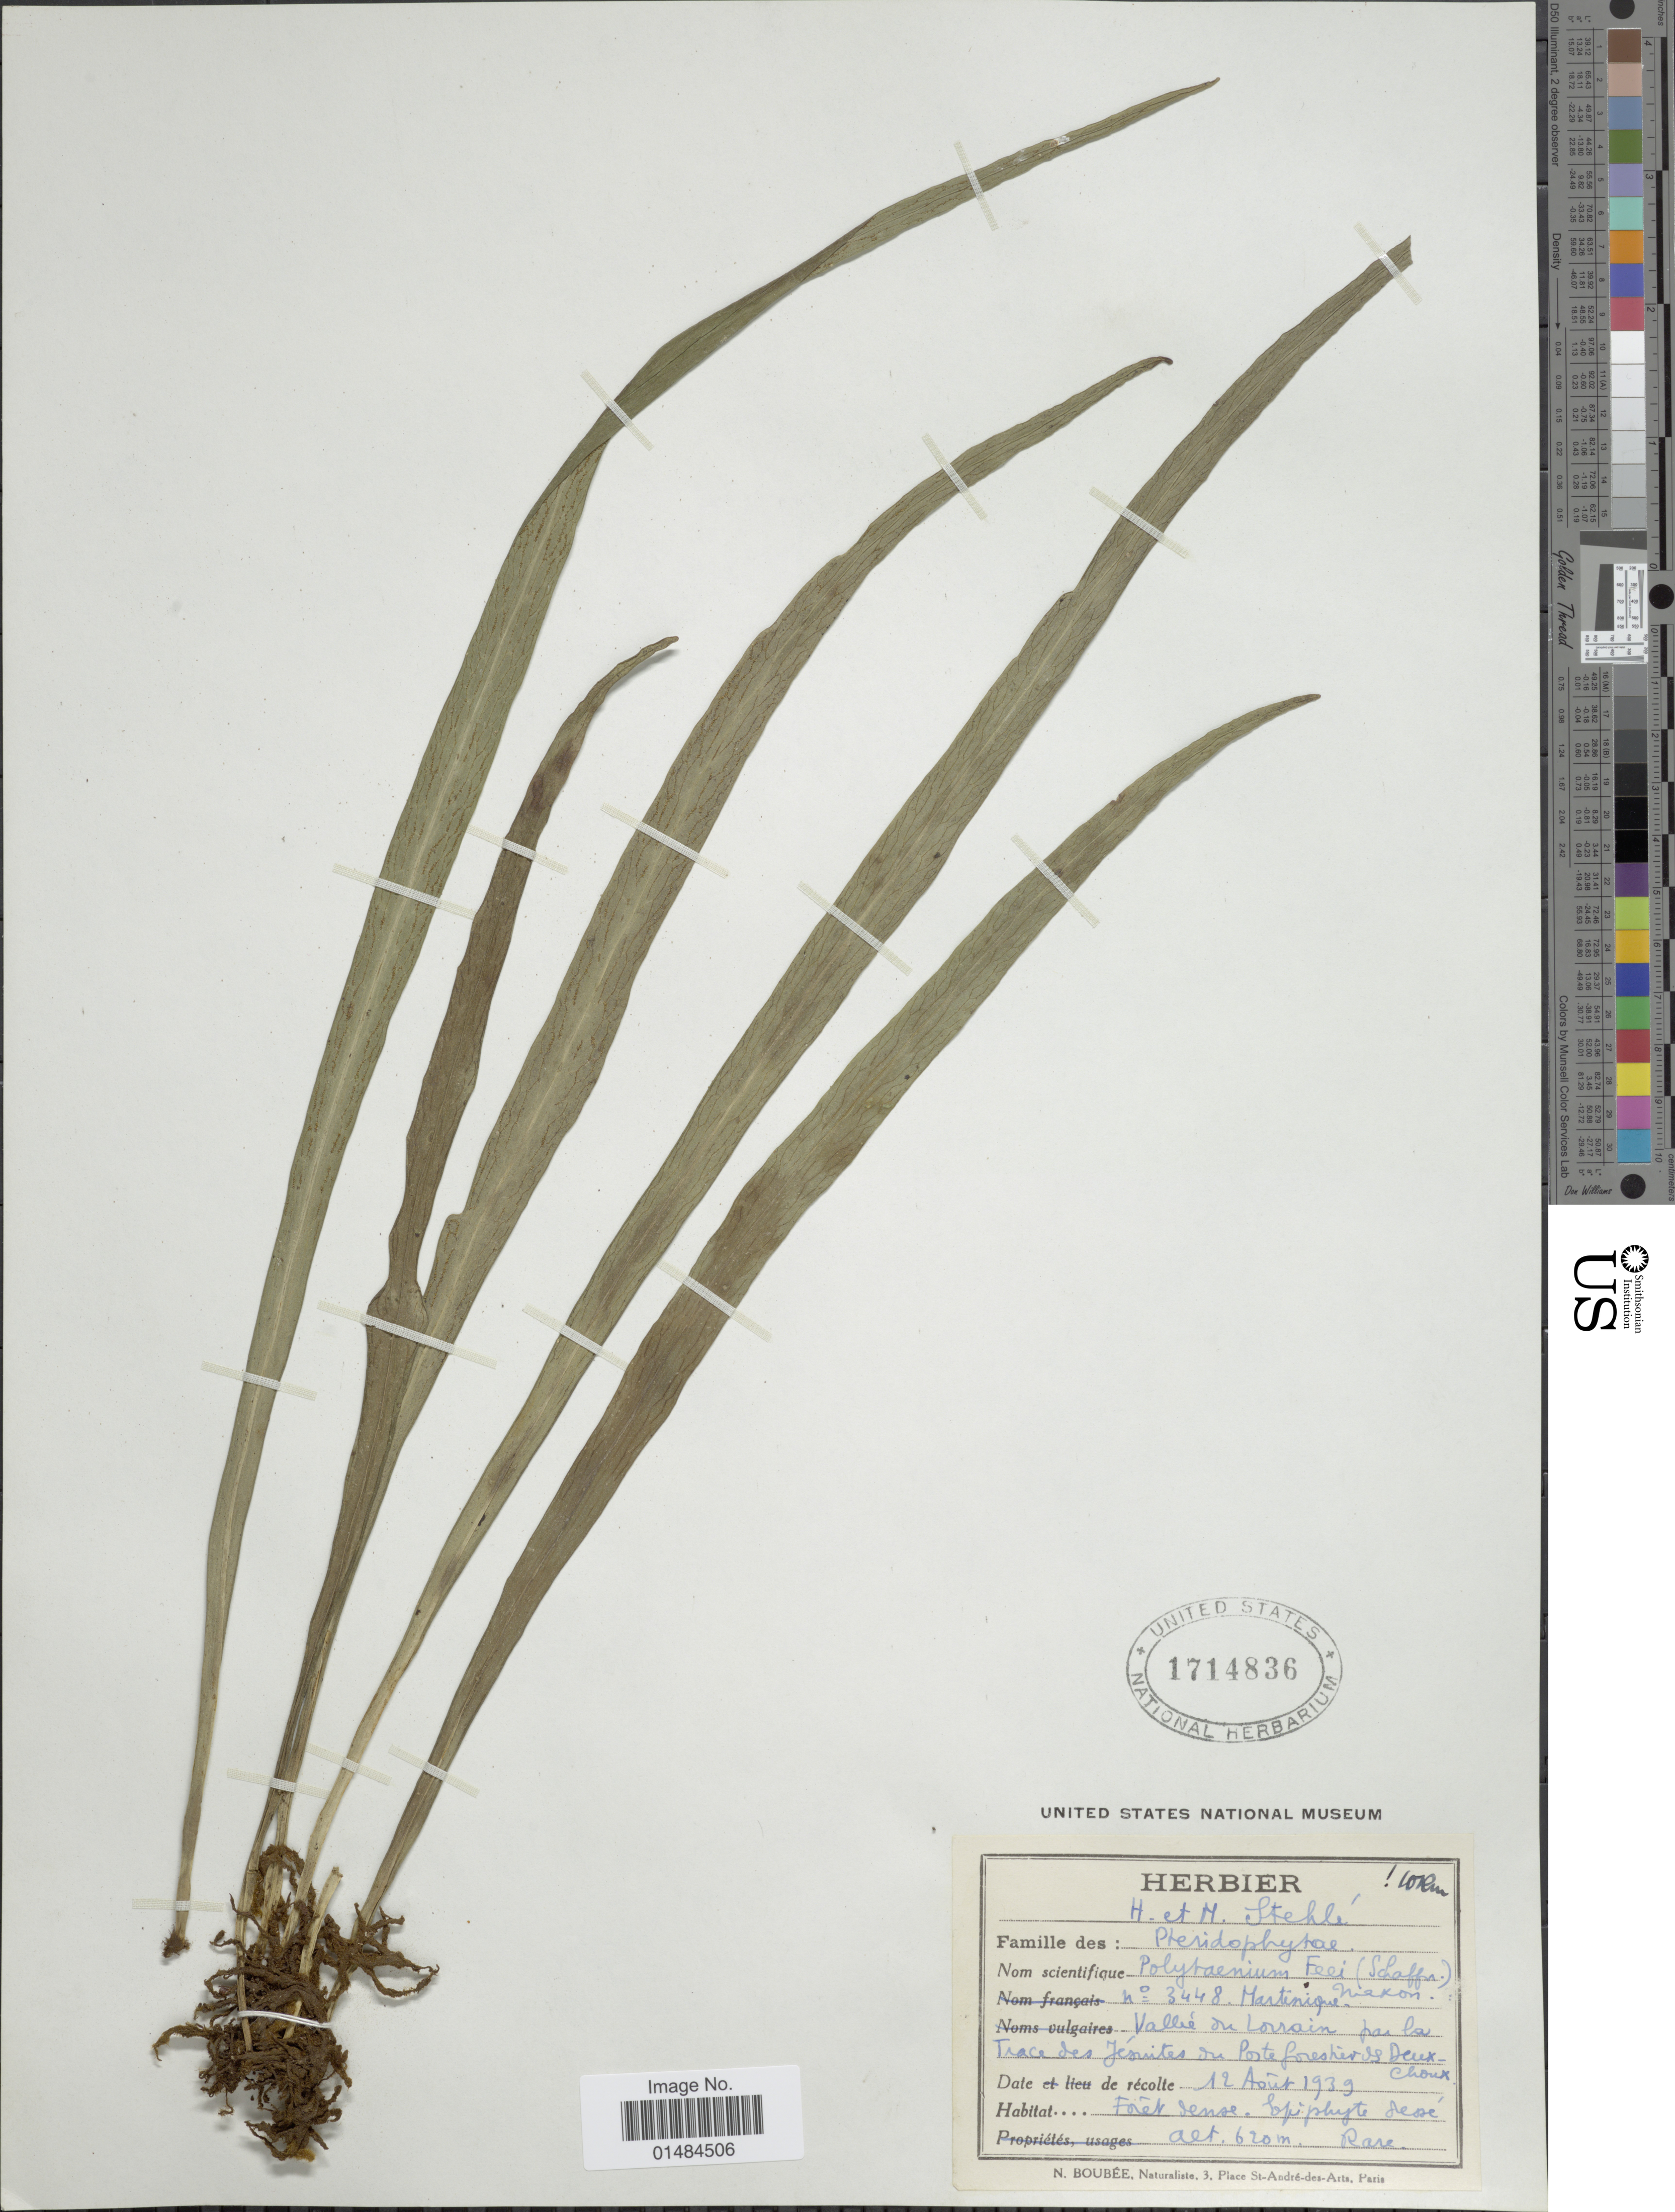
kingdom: Plantae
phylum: Tracheophyta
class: Polypodiopsida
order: Polypodiales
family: Pteridaceae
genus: Polytaenium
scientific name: Polytaenium lanceolatum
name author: (L.) Desv.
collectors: H. Stehlé & M. Stehlé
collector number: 3448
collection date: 1939-08-12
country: Martinique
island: Martinique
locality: Valleé du Lorrain par la Trace des Jésuites du Poste Forestier des Deux-Choux.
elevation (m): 620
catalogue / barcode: US 1714836